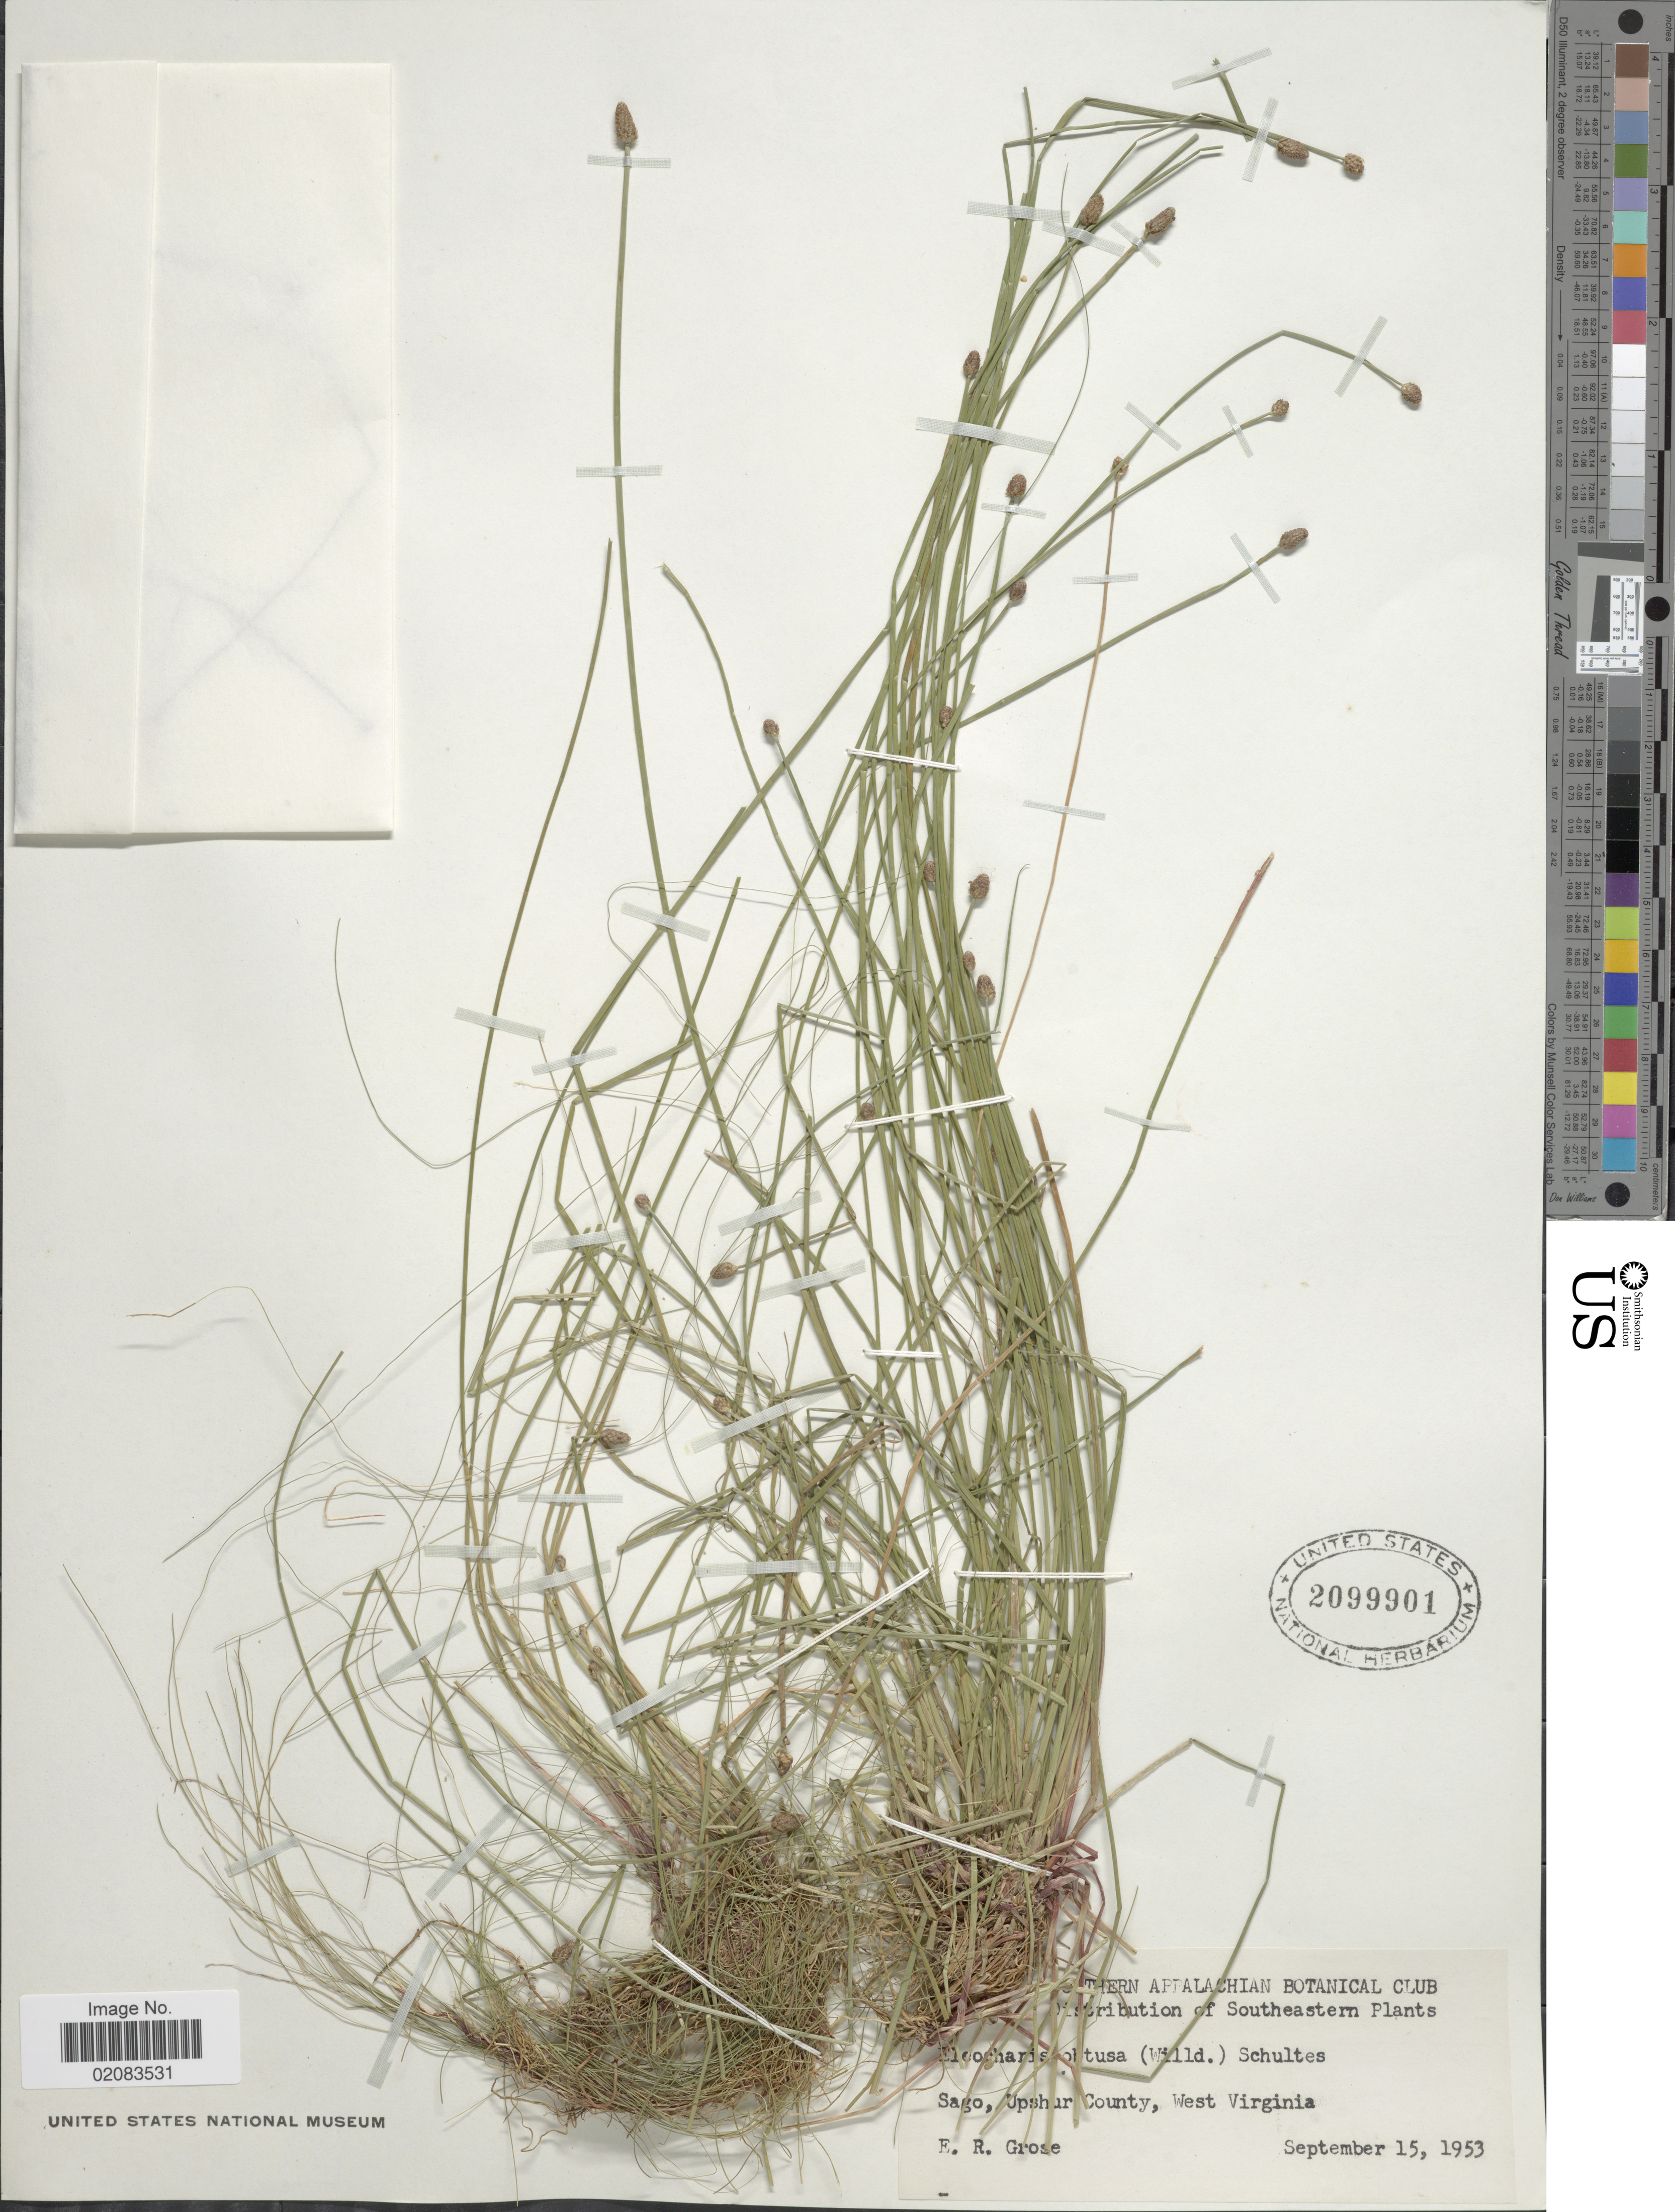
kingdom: Plantae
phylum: Tracheophyta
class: Liliopsida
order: Poales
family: Cyperaceae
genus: Eleocharis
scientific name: Eleocharis obtusa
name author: (Willd.) Schult.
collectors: E. Grose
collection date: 1953-09-15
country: United States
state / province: West Virginia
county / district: Upshur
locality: Sago, Upshur County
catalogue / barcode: US 2099901